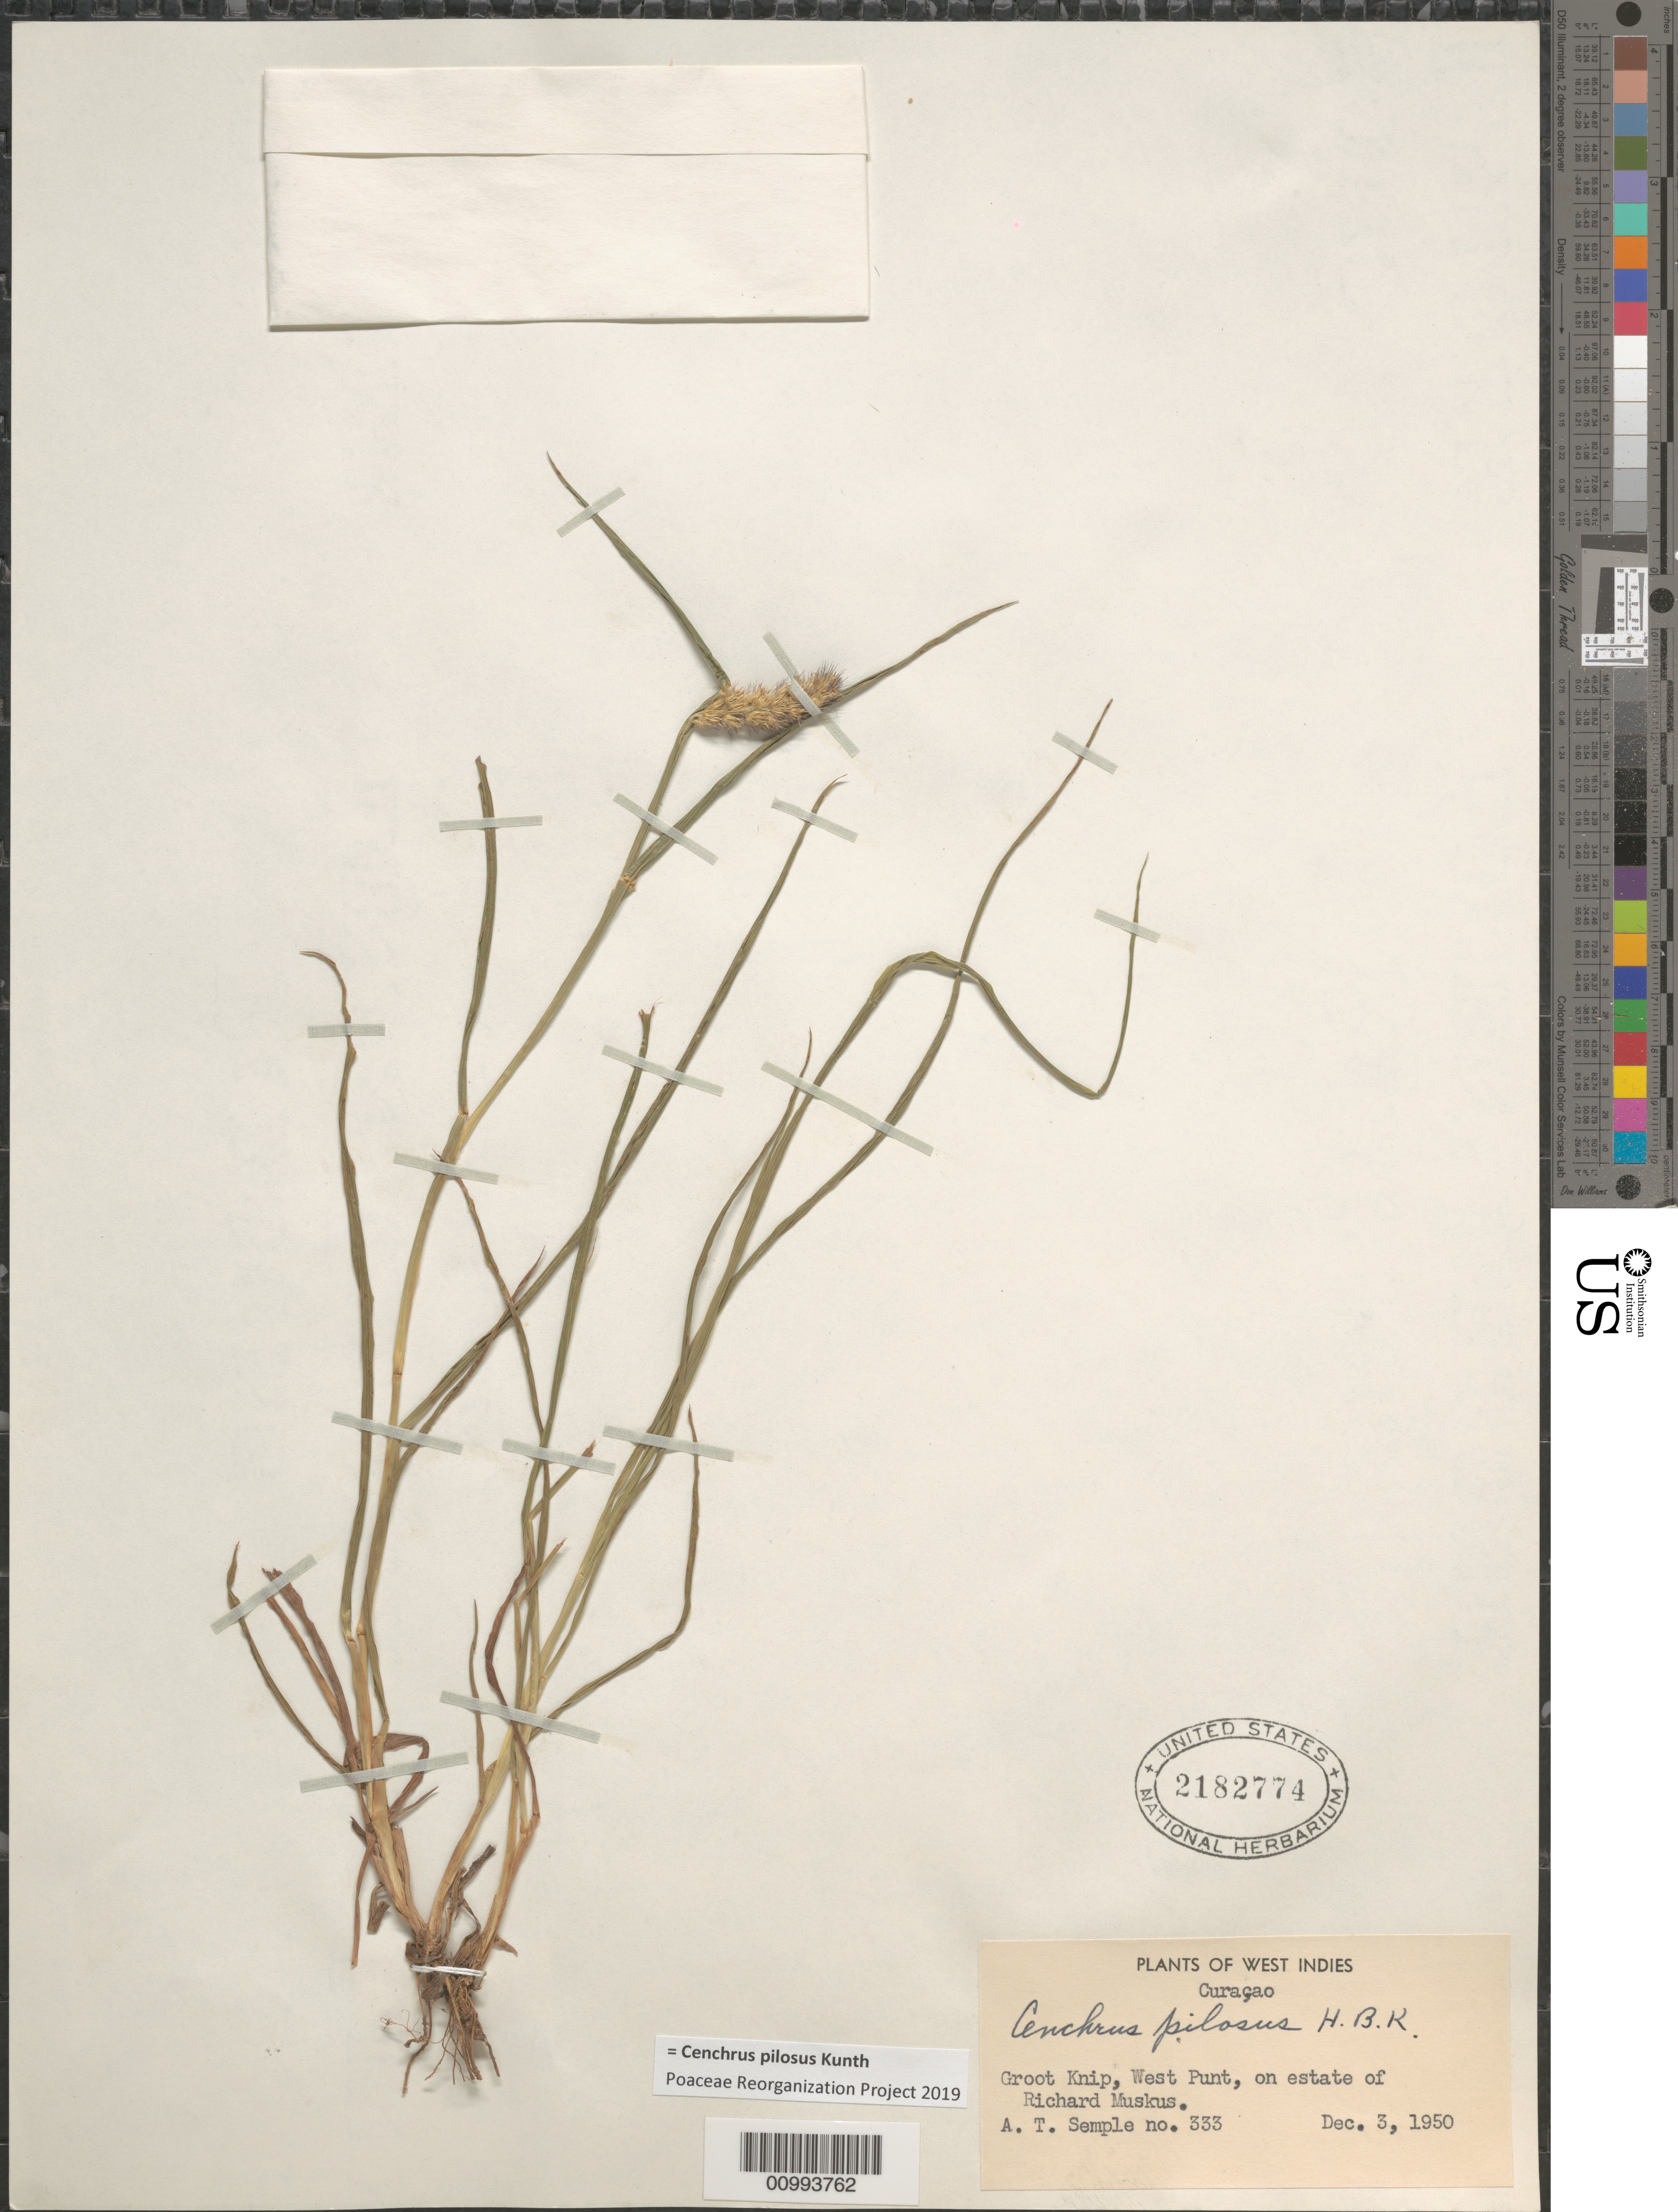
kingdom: Plantae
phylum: Tracheophyta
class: Liliopsida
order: Poales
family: Poaceae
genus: Cenchrus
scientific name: Cenchrus pilosus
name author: Kunth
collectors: A. Semple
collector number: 333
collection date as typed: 03 Dec 1950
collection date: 1950-12-03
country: Curaçao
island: Curaçao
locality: Groot Knip, Westpunt, estate of Richard Muskus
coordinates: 0 N, 0 E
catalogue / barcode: US 2182774